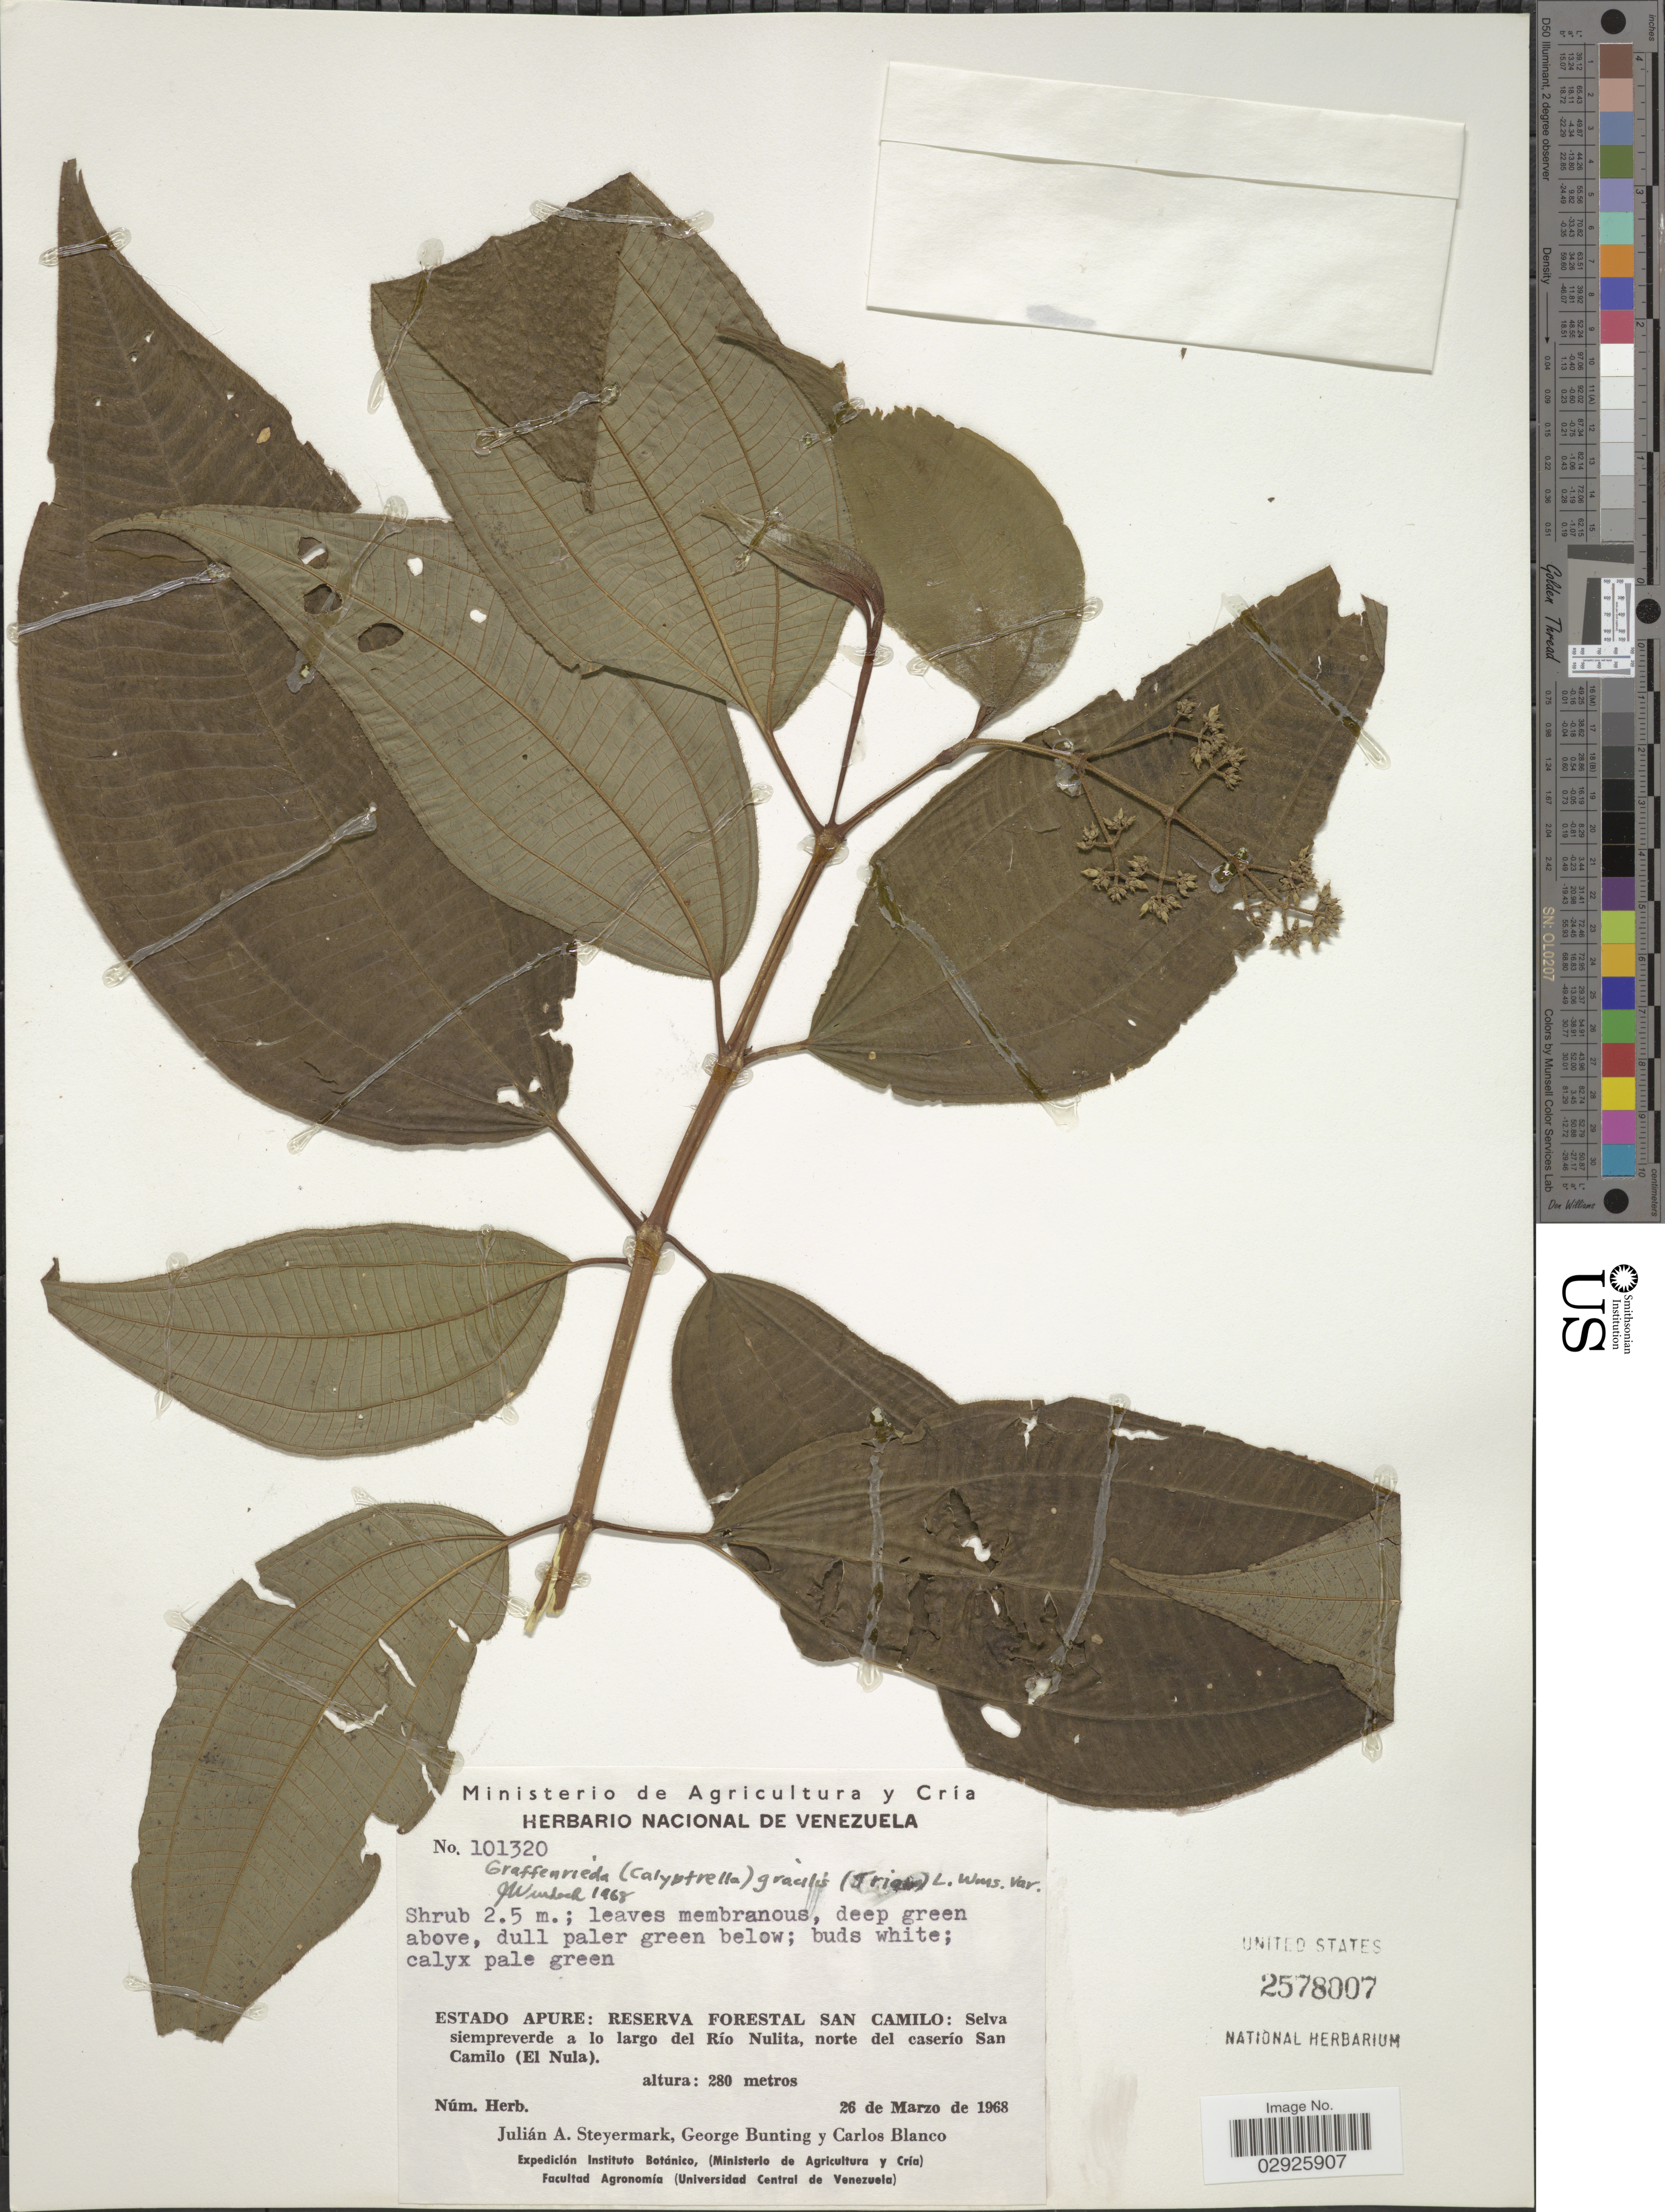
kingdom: Plantae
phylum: Tracheophyta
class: Magnoliopsida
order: Myrtales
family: Melastomataceae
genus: Graffenrieda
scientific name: Graffenrieda gracilis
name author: (Triana) L.O. Williams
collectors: J. Steyermark, G. S. Bunting & C. Blanco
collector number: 101320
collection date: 1968-03-26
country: Venezuela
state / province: Apure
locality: Reserva Forestal San Camilo: Selva siempreverde a lo largo del Río Nulita, norte del caserío San Camilo (El Nula).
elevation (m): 280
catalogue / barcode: US 2578007